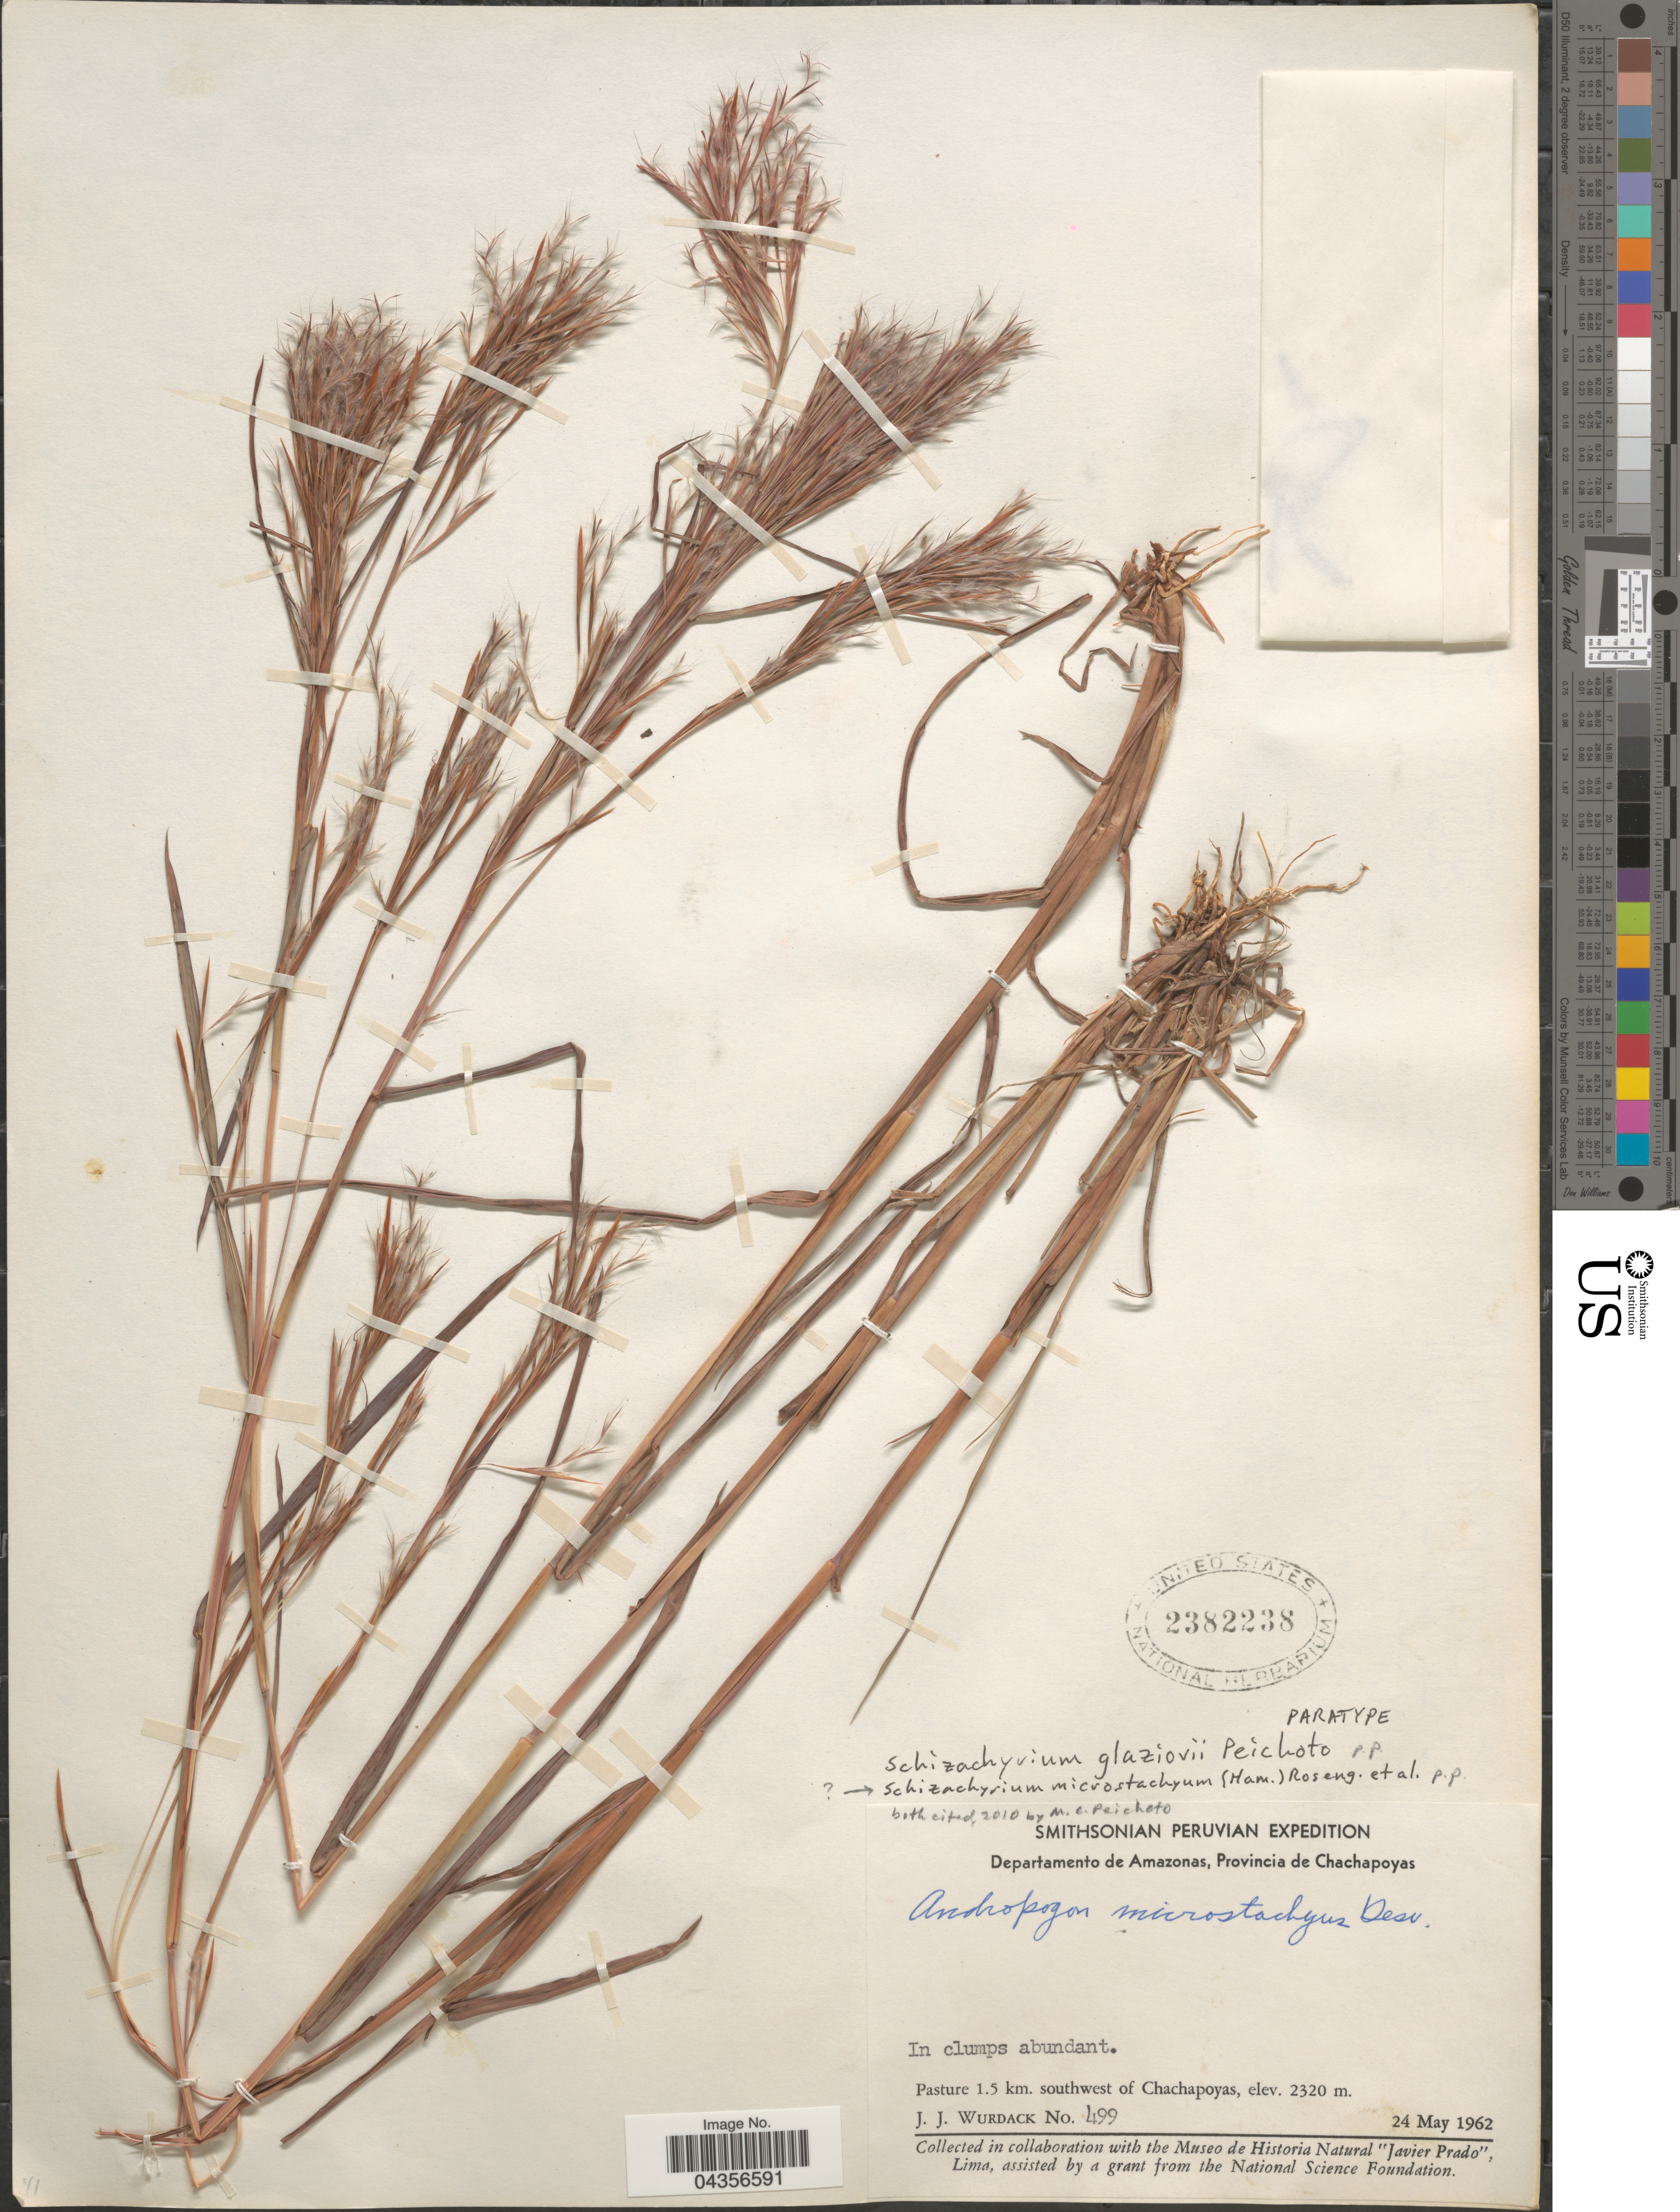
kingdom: Plantae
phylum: Tracheophyta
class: Liliopsida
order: Poales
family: Poaceae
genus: Schizachyrium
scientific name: Schizachyrium microstachyum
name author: (Desv. ex Ham.) Roseng. et al.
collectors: J. J. Wurdack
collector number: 499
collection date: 1962-05-24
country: Peru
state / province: Amazonas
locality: Smithsonian Peruvian Expedition. Departamento de Amazonas, Provincia de Chachapoyas. Pasture 1.5 km. southwest of Chachapoyas.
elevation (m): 2320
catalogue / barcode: US 2382238